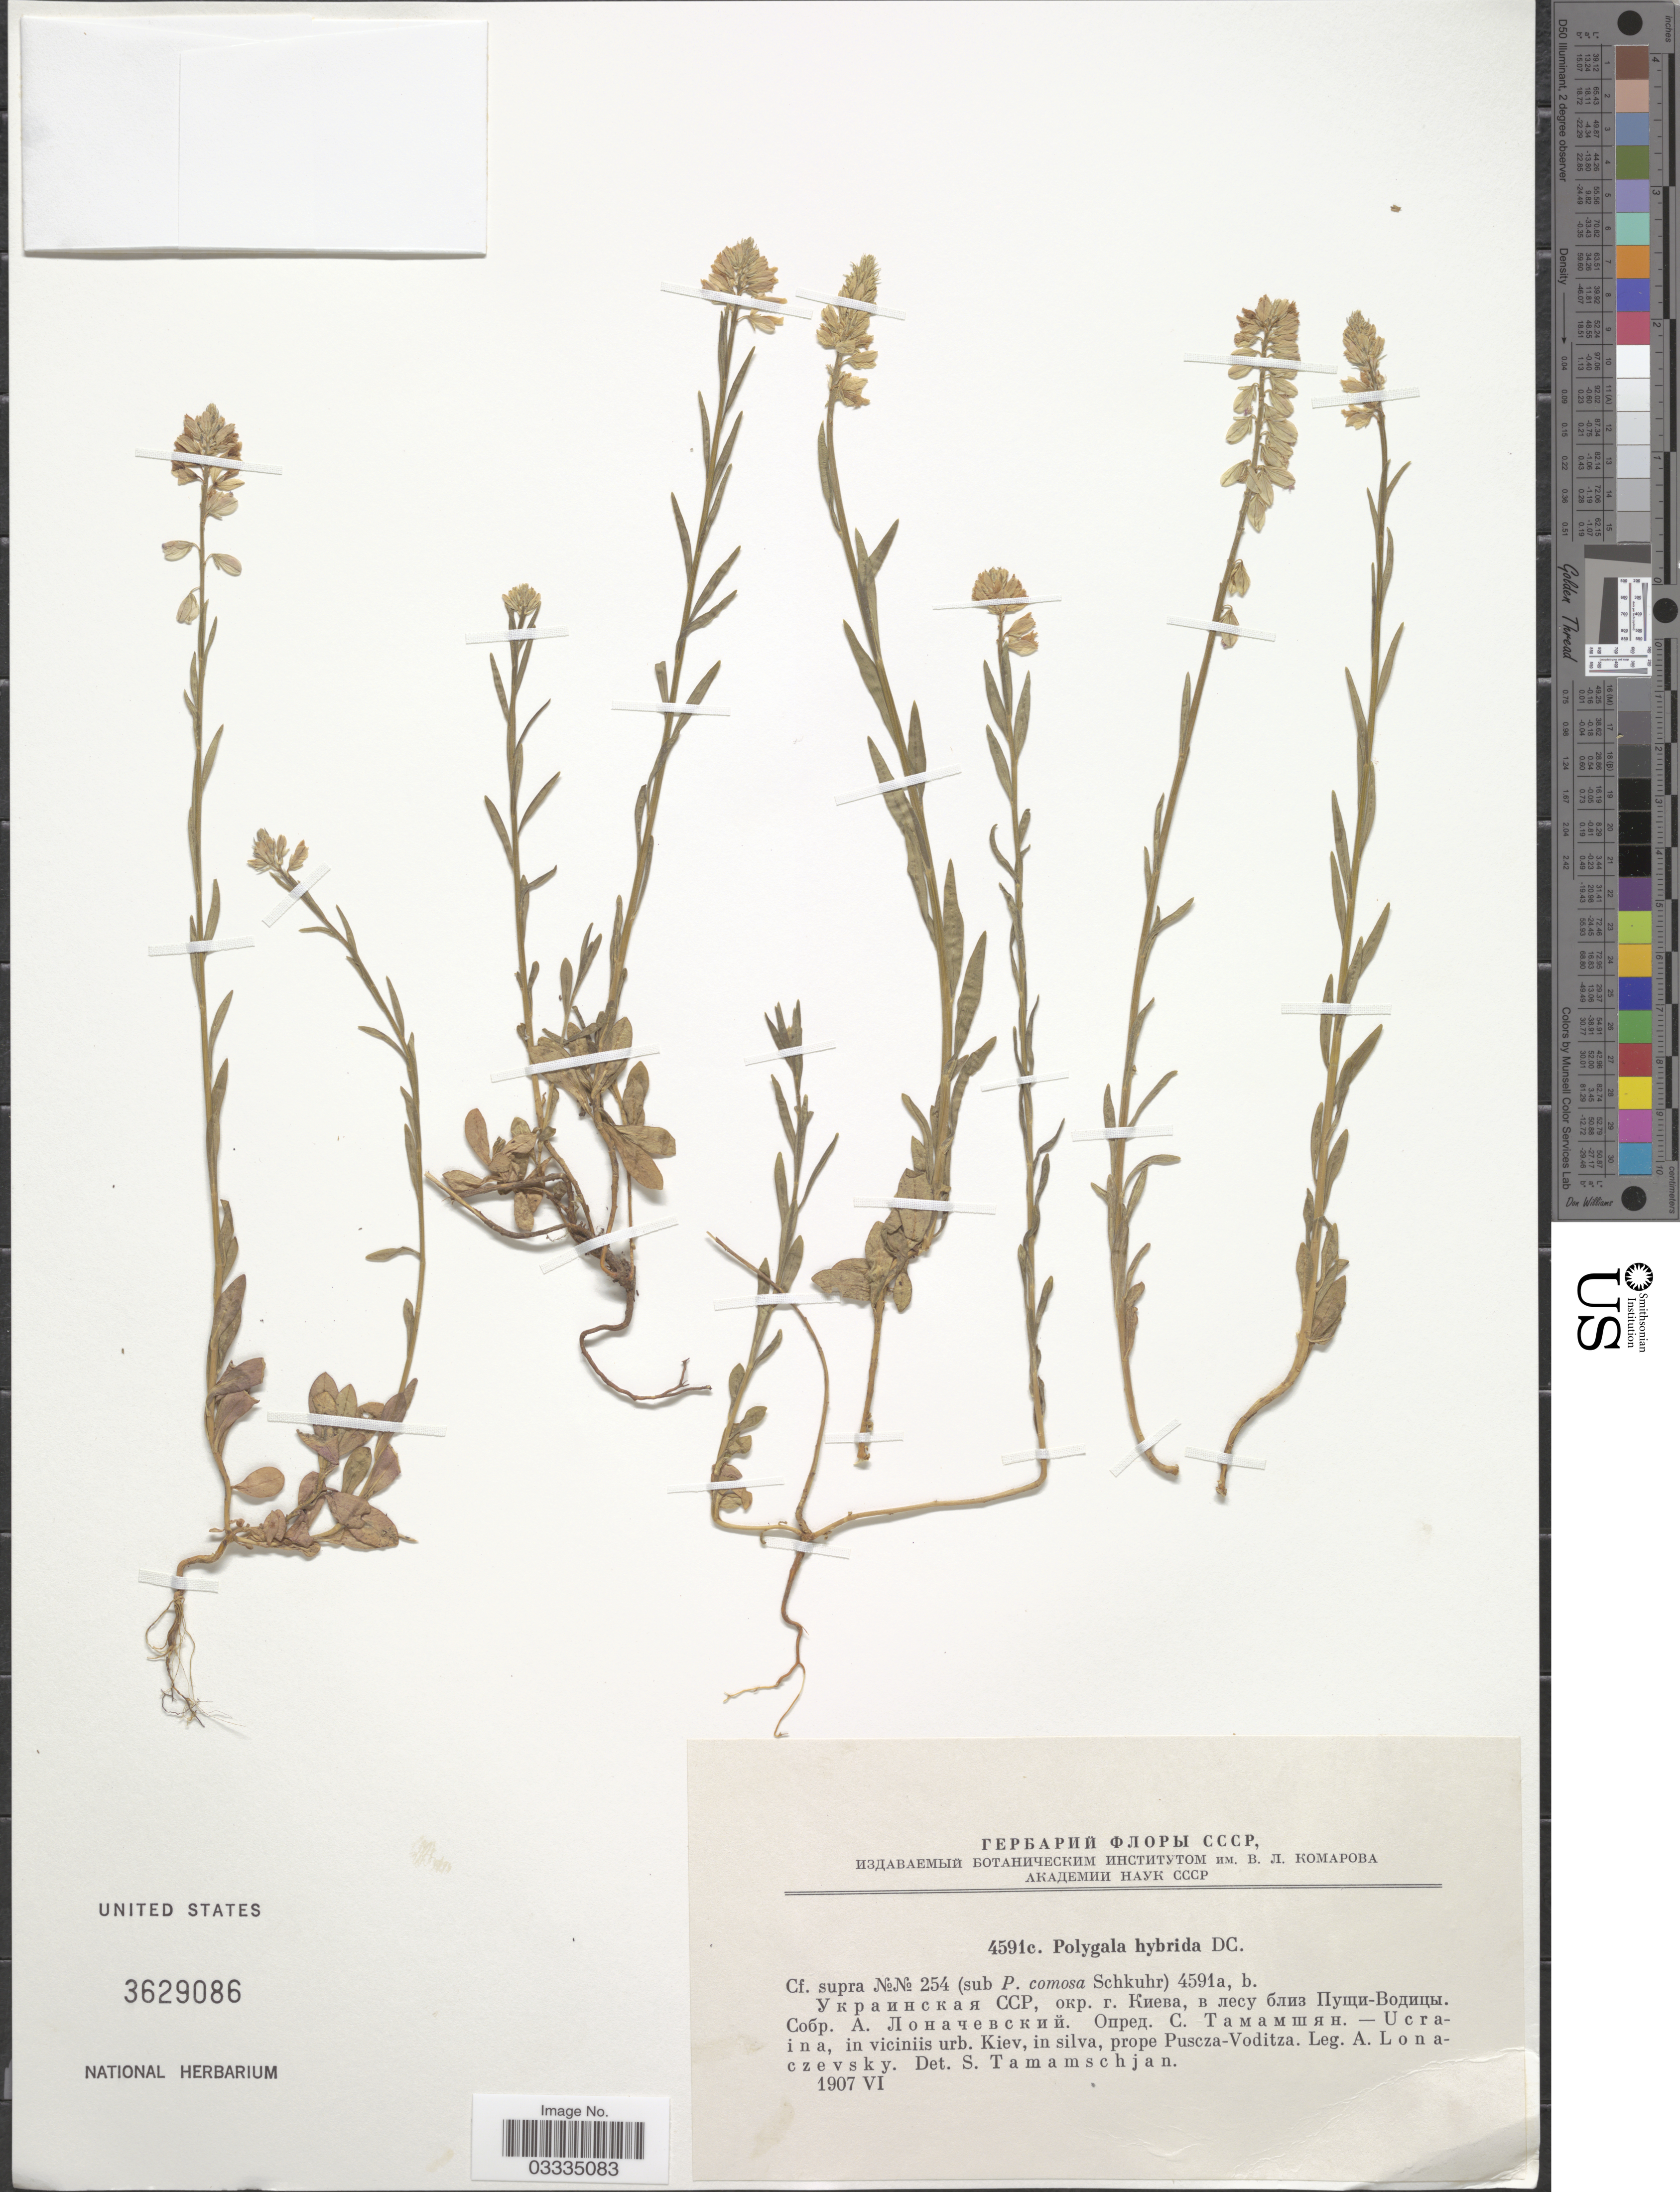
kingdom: Plantae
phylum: Tracheophyta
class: Magnoliopsida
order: Fabales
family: Polygalaceae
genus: Polygala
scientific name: Polygala hybrida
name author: DC.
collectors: A. Lonaczevsky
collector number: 4591c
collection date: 1907-06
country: Ukraine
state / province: Kiev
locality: X. Ucraina, in viciniis urb. Kiev, in silva, prope Puscza-Voditza.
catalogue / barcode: US 3629086